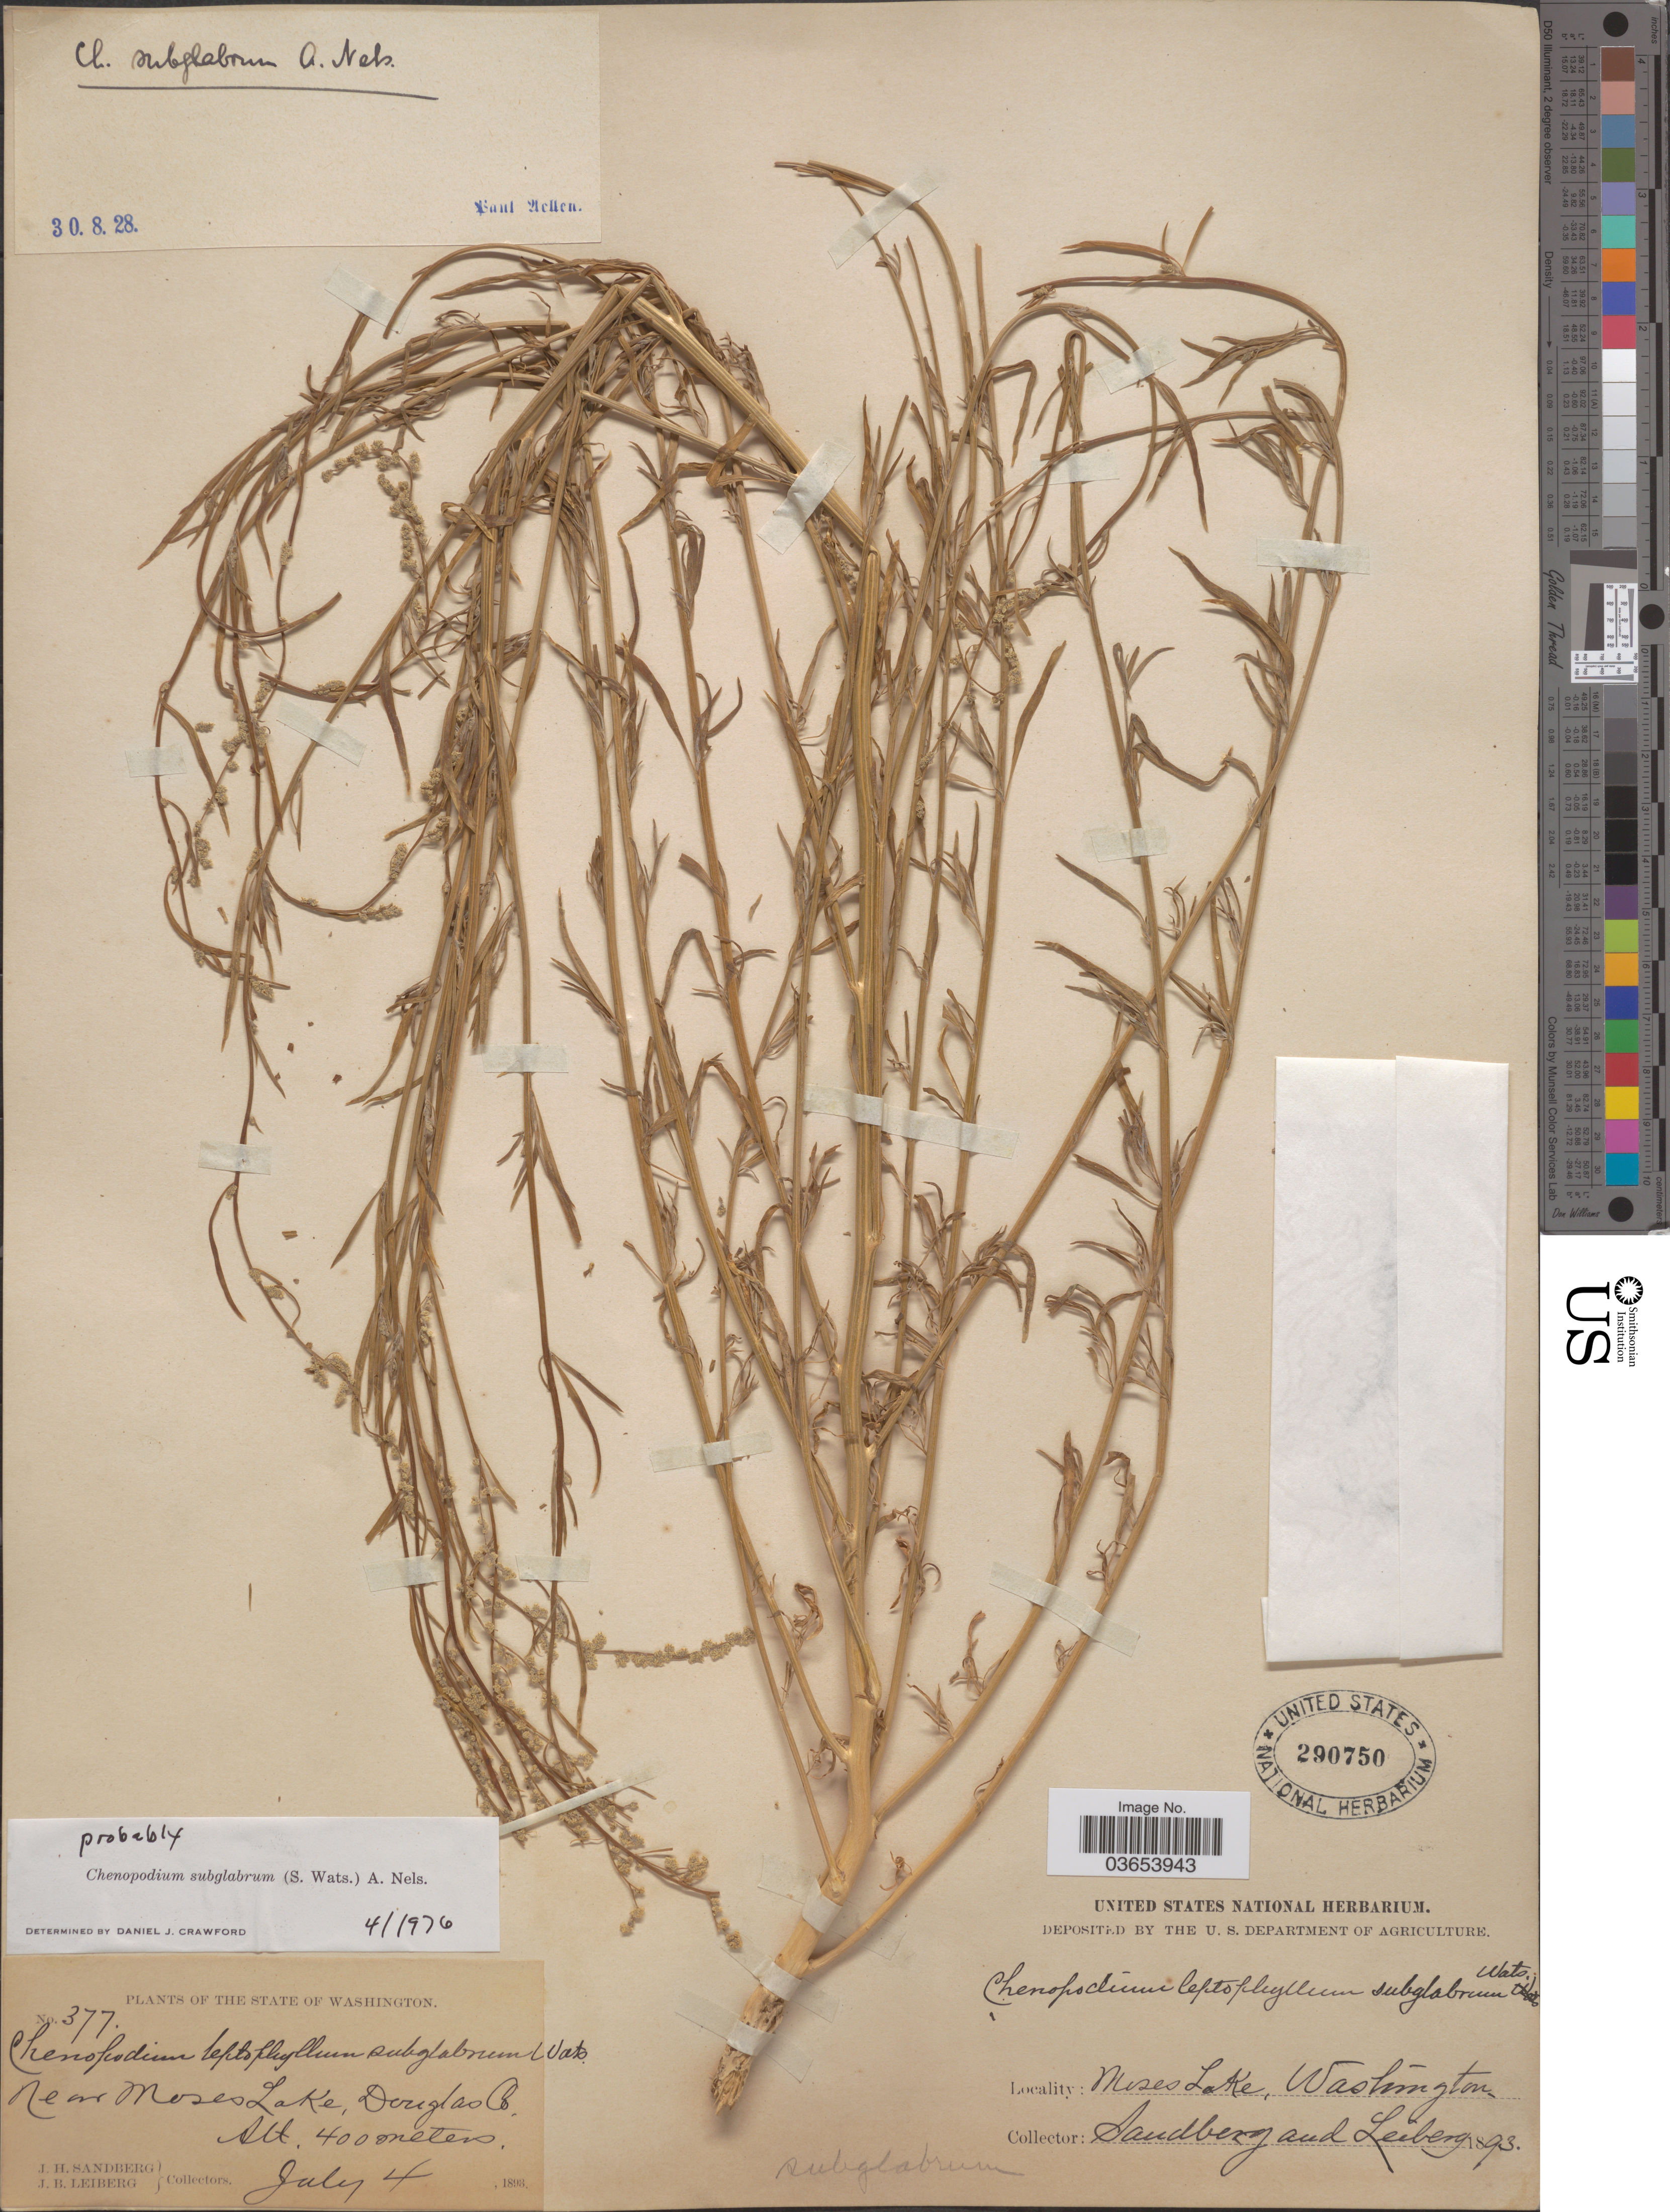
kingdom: Plantae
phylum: Tracheophyta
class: Magnoliopsida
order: Caryophyllales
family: Amaranthaceae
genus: Chenopodium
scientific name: Chenopodium subglabrum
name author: (S. Watson) A. Nelson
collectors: J. H. Sandberg & J. B. Leiberg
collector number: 377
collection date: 1893-07-04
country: United States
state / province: Washington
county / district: Douglas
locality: Near Moses Lake, Douglas Co.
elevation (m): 400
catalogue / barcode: US 290750